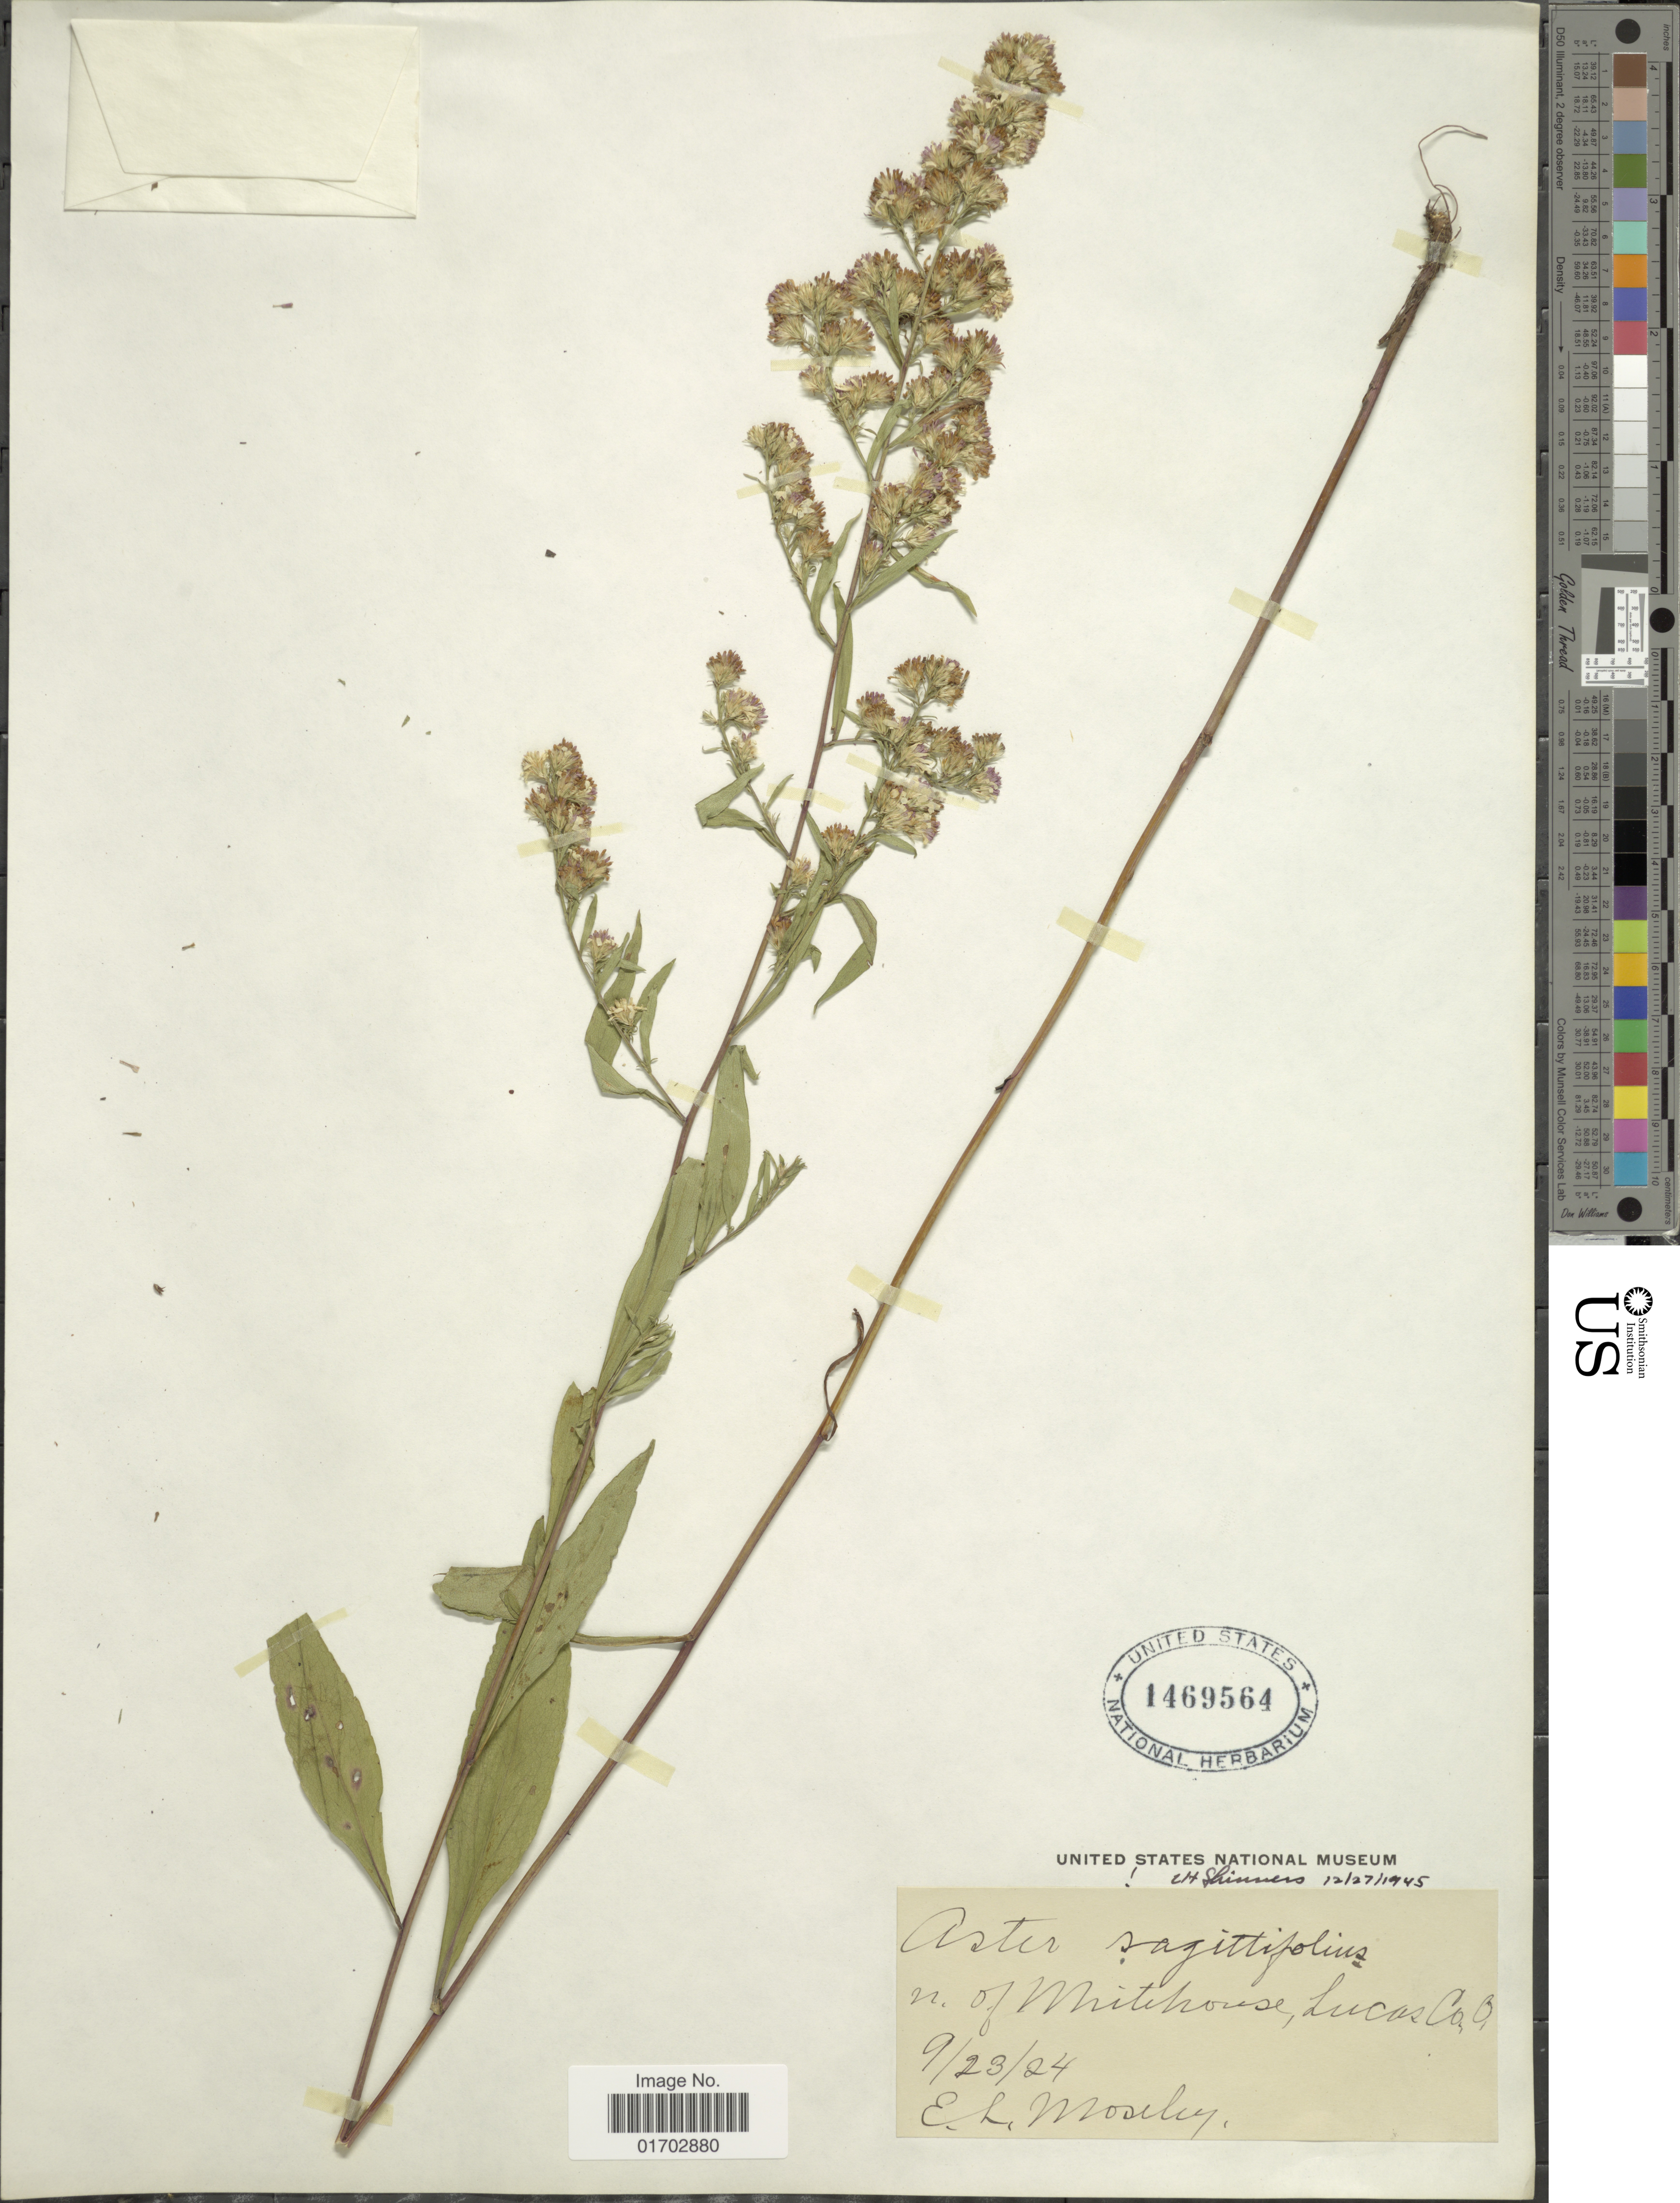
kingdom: Plantae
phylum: Tracheophyta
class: Magnoliopsida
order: Asterales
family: Asteraceae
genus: Symphyotrichum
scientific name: Symphyotrichum sagittifolium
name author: (Wedem. ex Willd.) G.L. Nesom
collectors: E. Moseley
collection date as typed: Transcribed d/m/y: 23/9/24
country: United States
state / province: Ohio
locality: N. of Muthihouse, Lucas Co.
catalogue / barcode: US 1469564